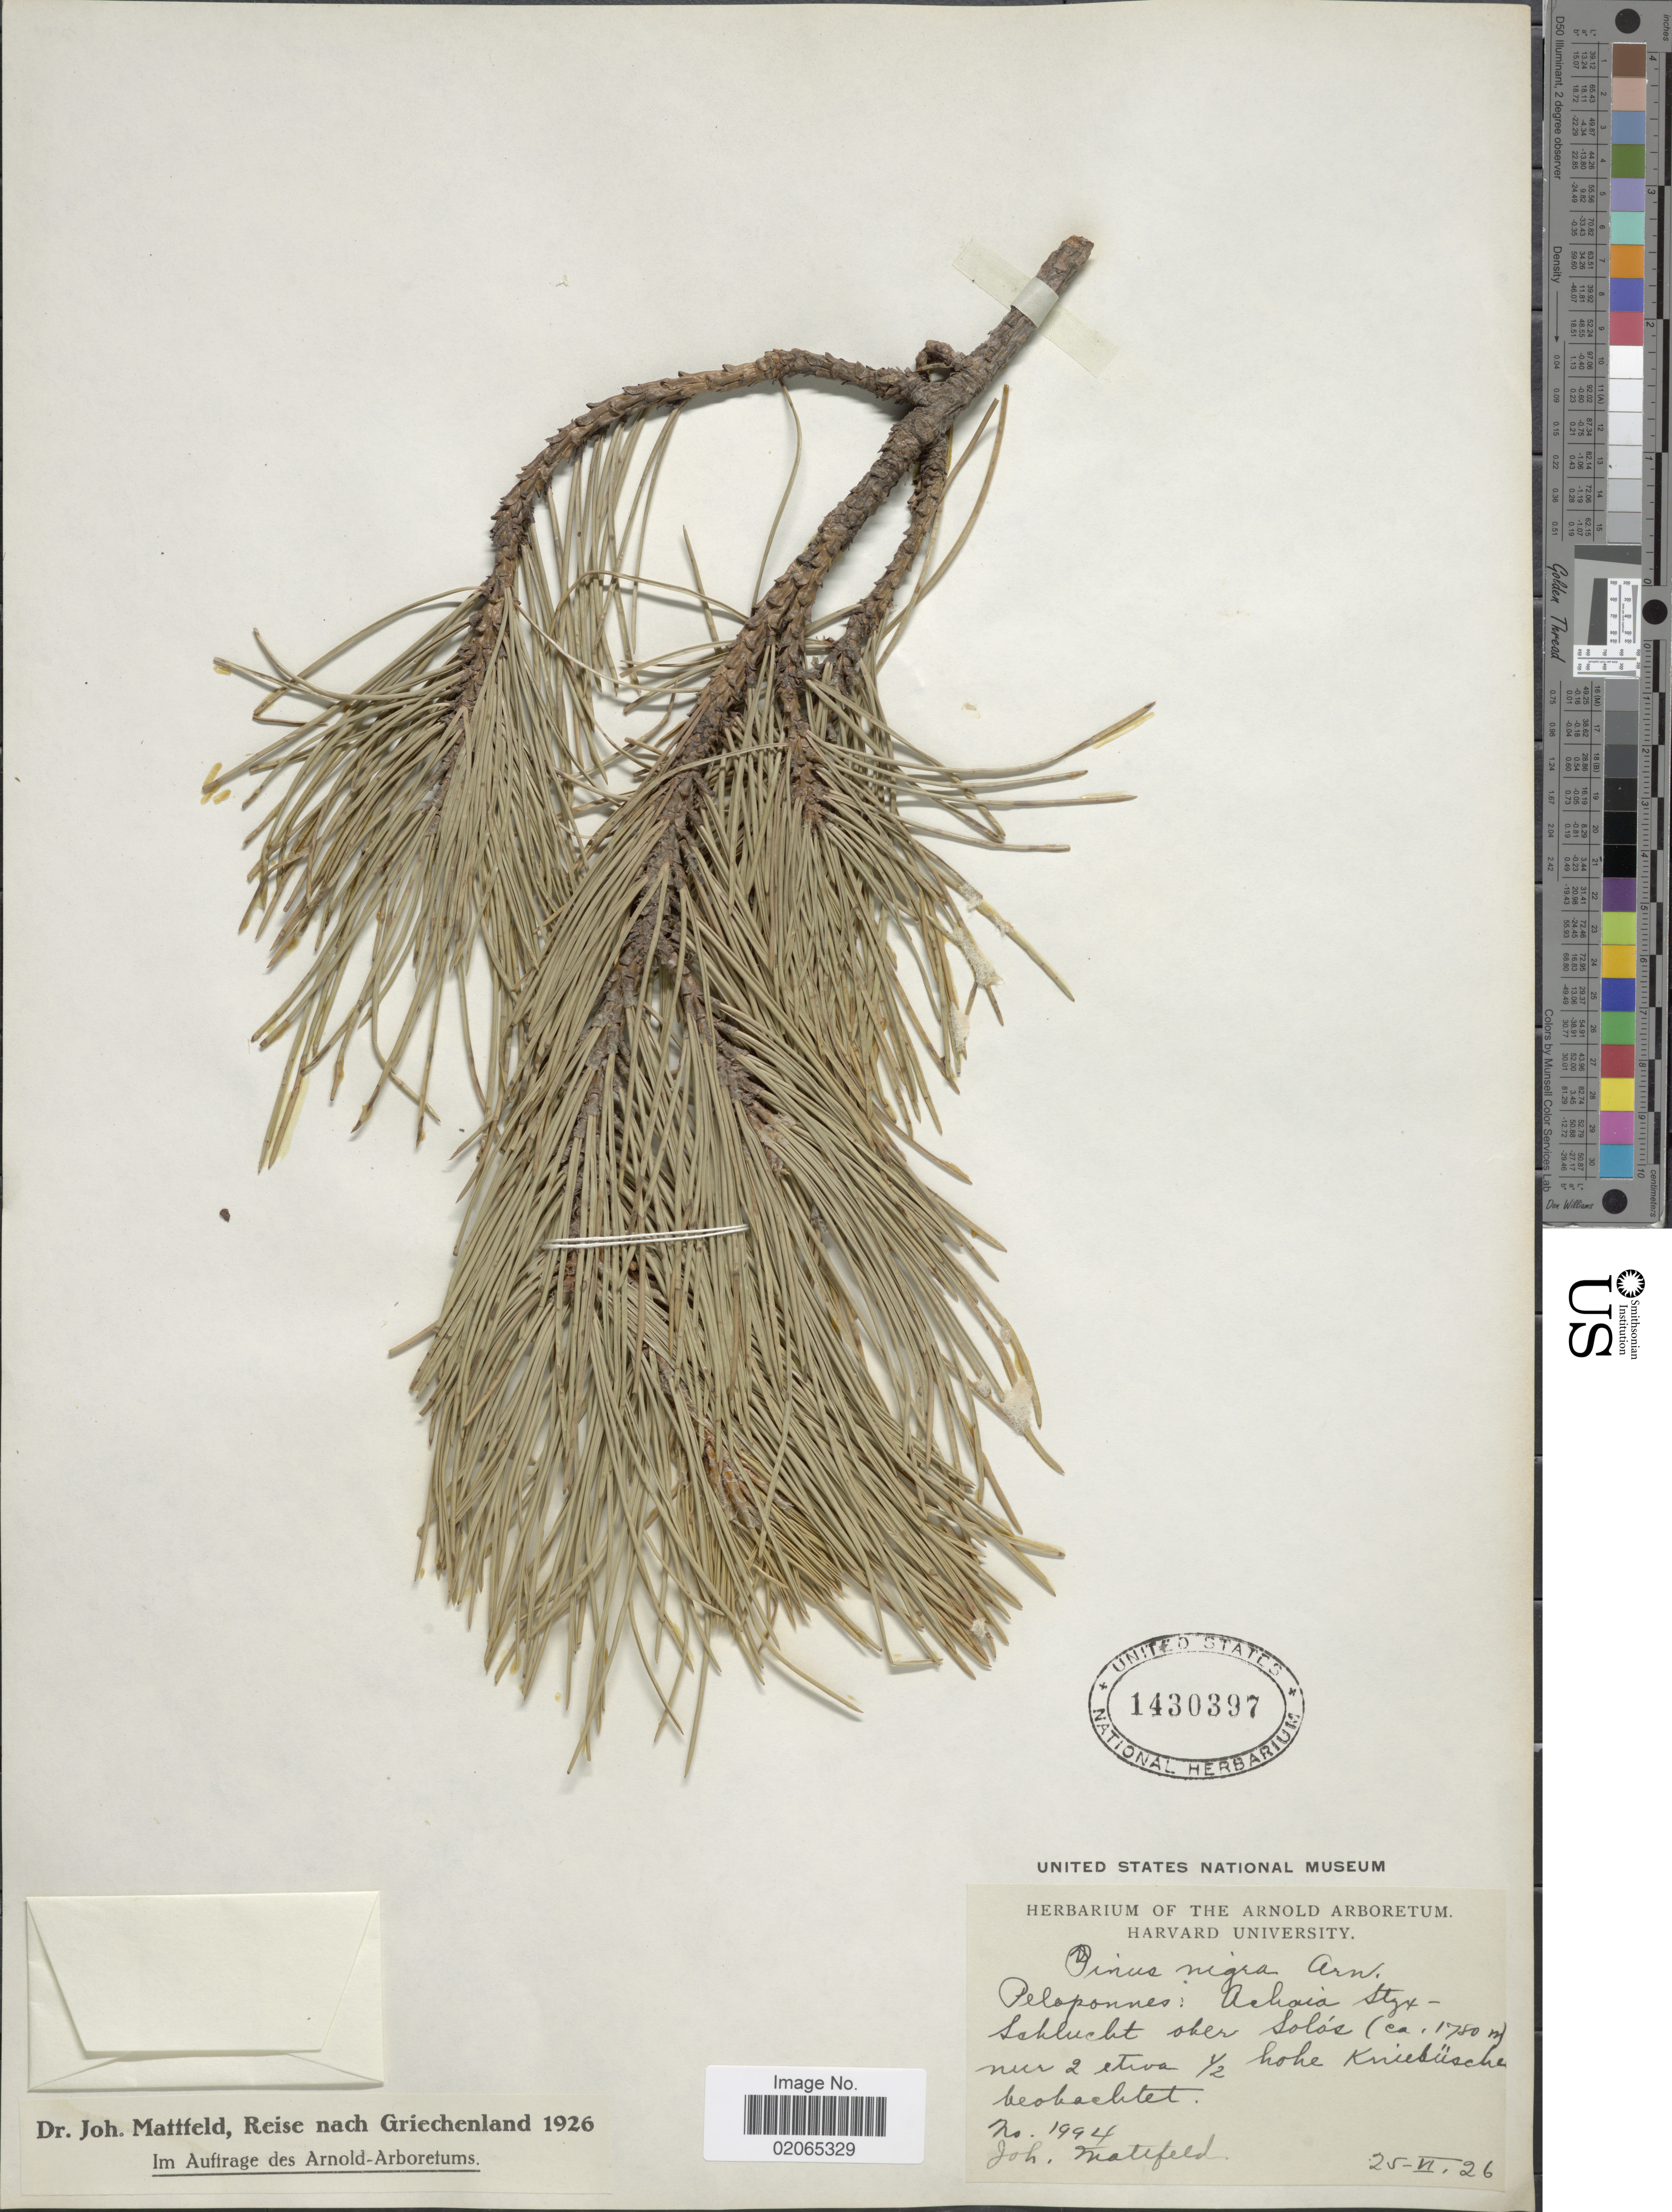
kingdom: Plantae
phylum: Tracheophyta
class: Pinopsida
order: Pinales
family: Pinaceae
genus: Pinus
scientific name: Pinus nigra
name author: Arnold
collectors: J. Mattfeld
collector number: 1994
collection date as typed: Transcribed d/m/y: 25/6/26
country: Greece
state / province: Peloponnese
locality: Peloponnes: Achaia Styx-Schlucht ober Solós nur 2 etwa ½ hohe Kniebüsche beobachtet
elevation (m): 1780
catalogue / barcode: US 1430397